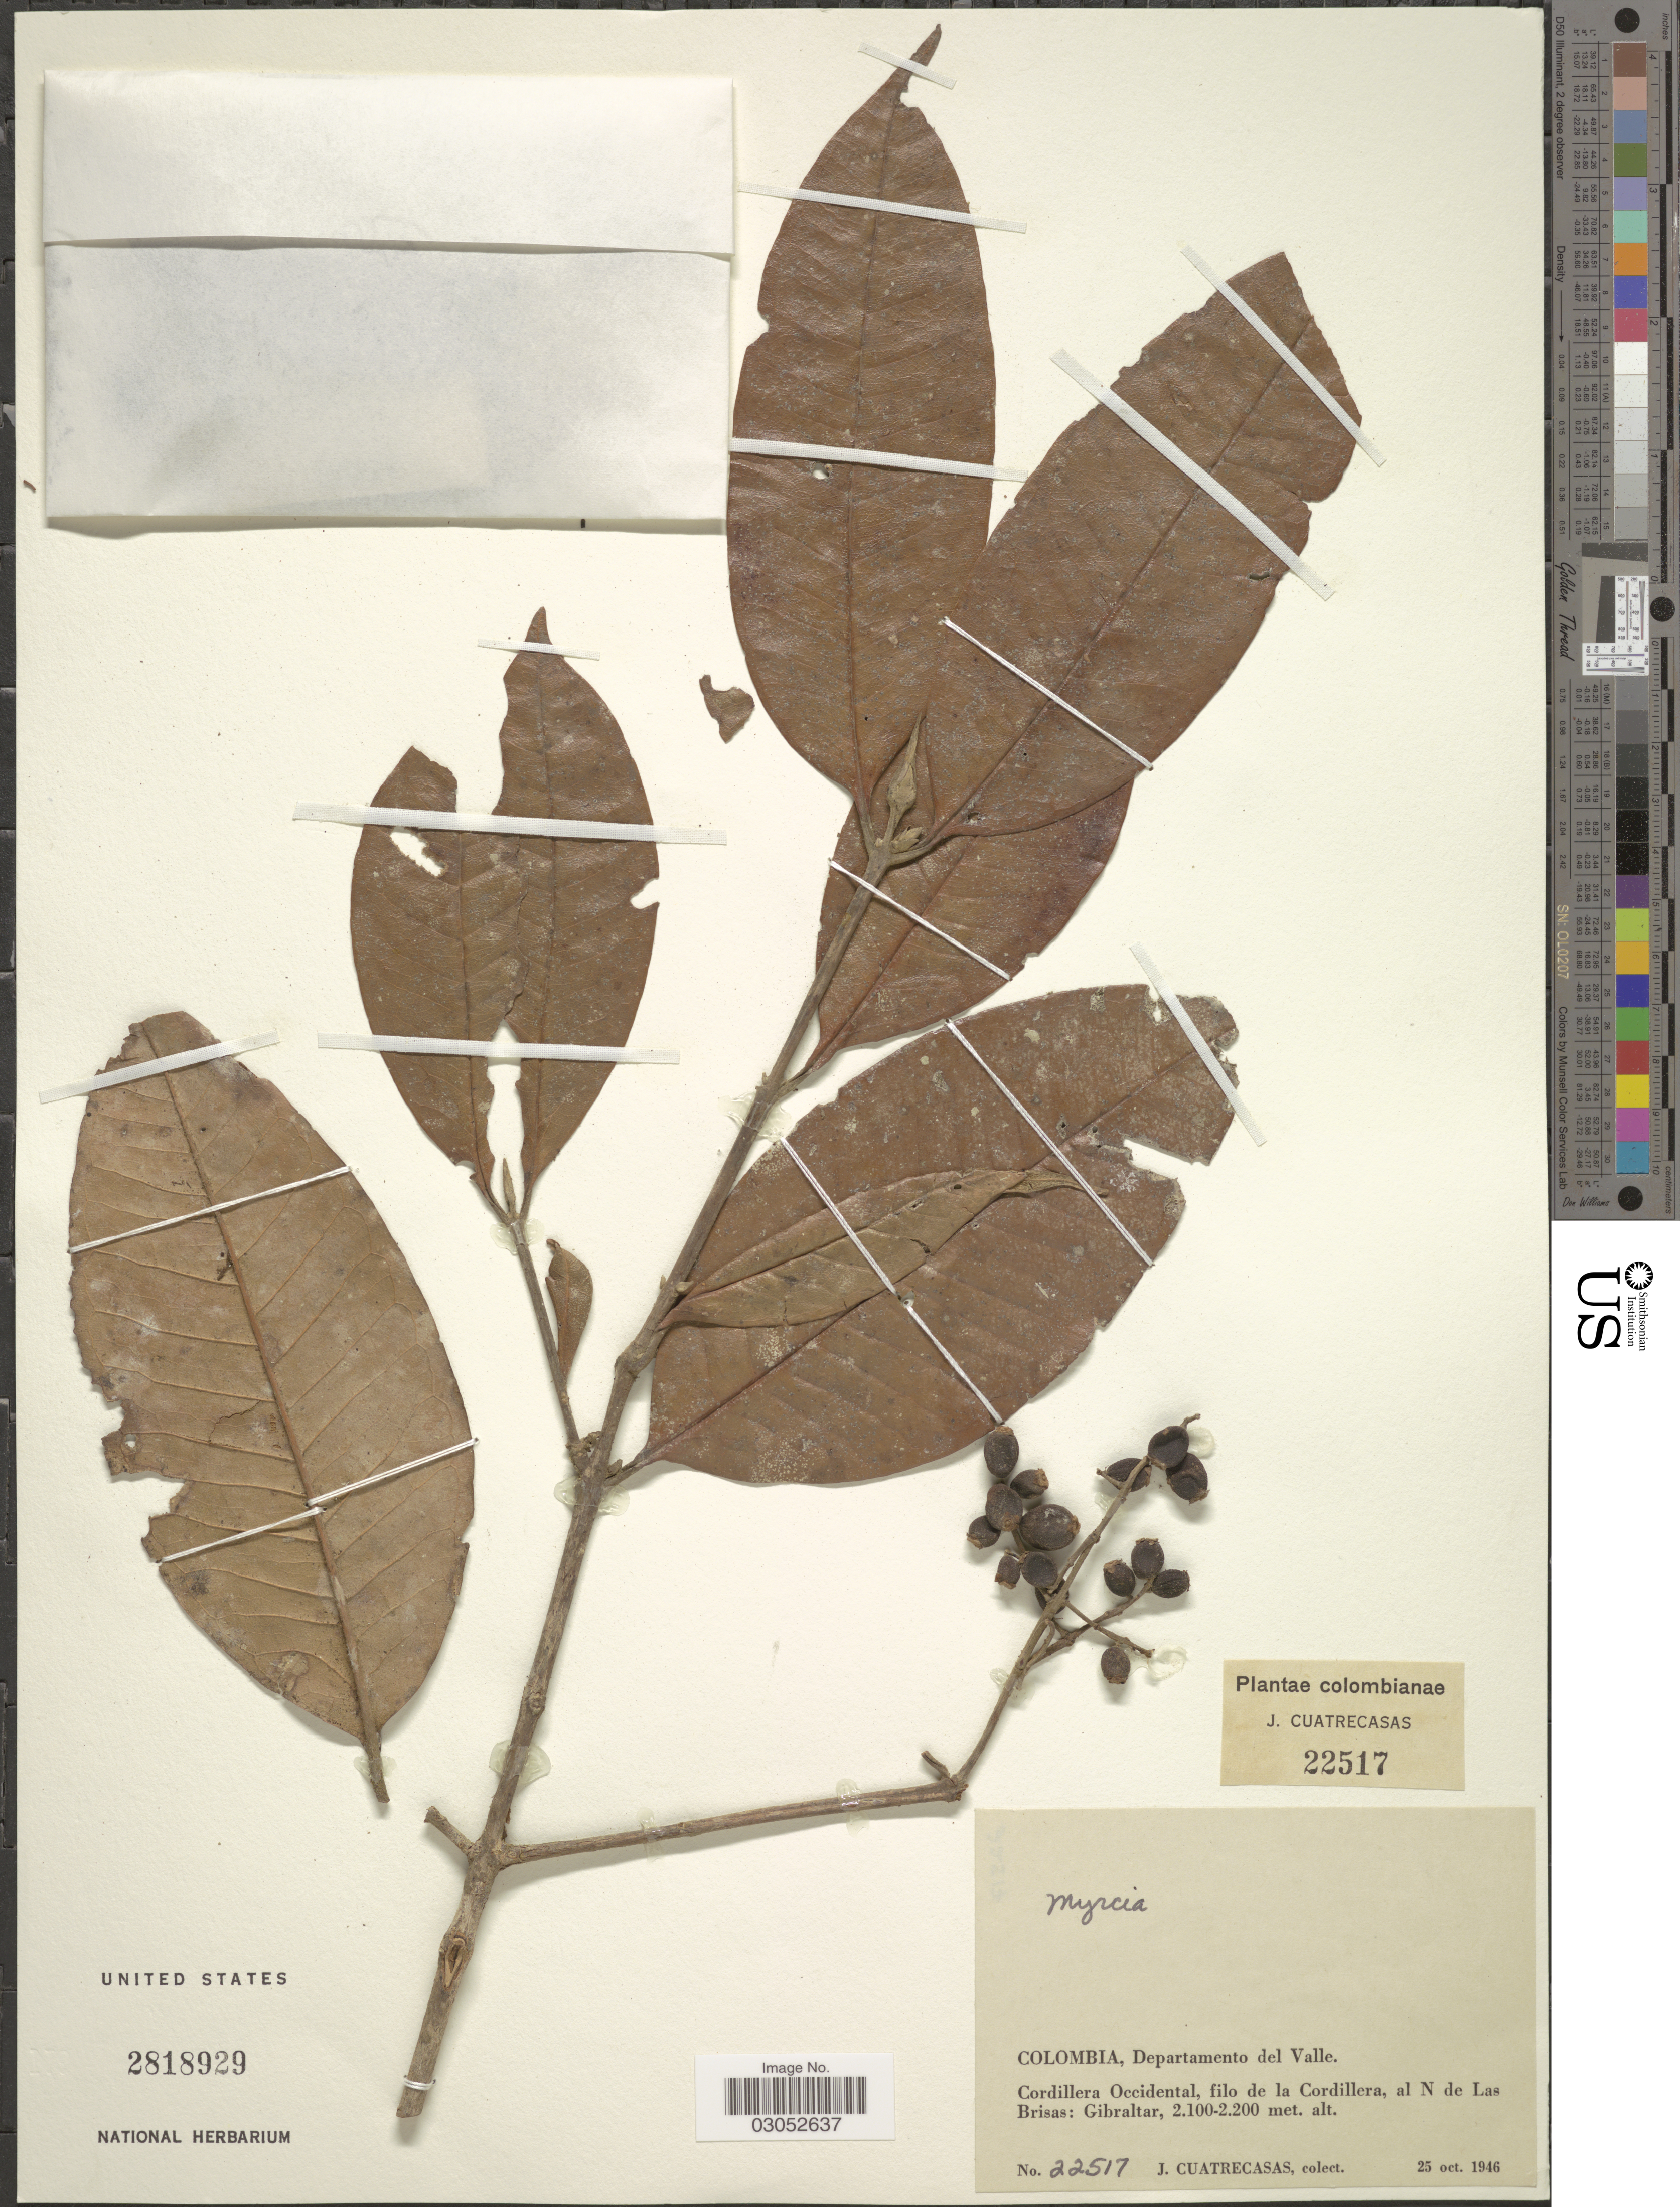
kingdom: Plantae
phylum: Tracheophyta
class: Magnoliopsida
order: Myrtales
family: Myrtaceae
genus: Myrcia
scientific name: Myrcia sp.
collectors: J. Cuatrecasas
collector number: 22517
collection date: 1946-10-25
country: Colombia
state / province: Valle del Cauca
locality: Departamento del Valle. Cordillera Occidental, filo de la Cordillera, al N de Las Brisas: Gibraltar.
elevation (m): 2100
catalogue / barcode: US 2818929